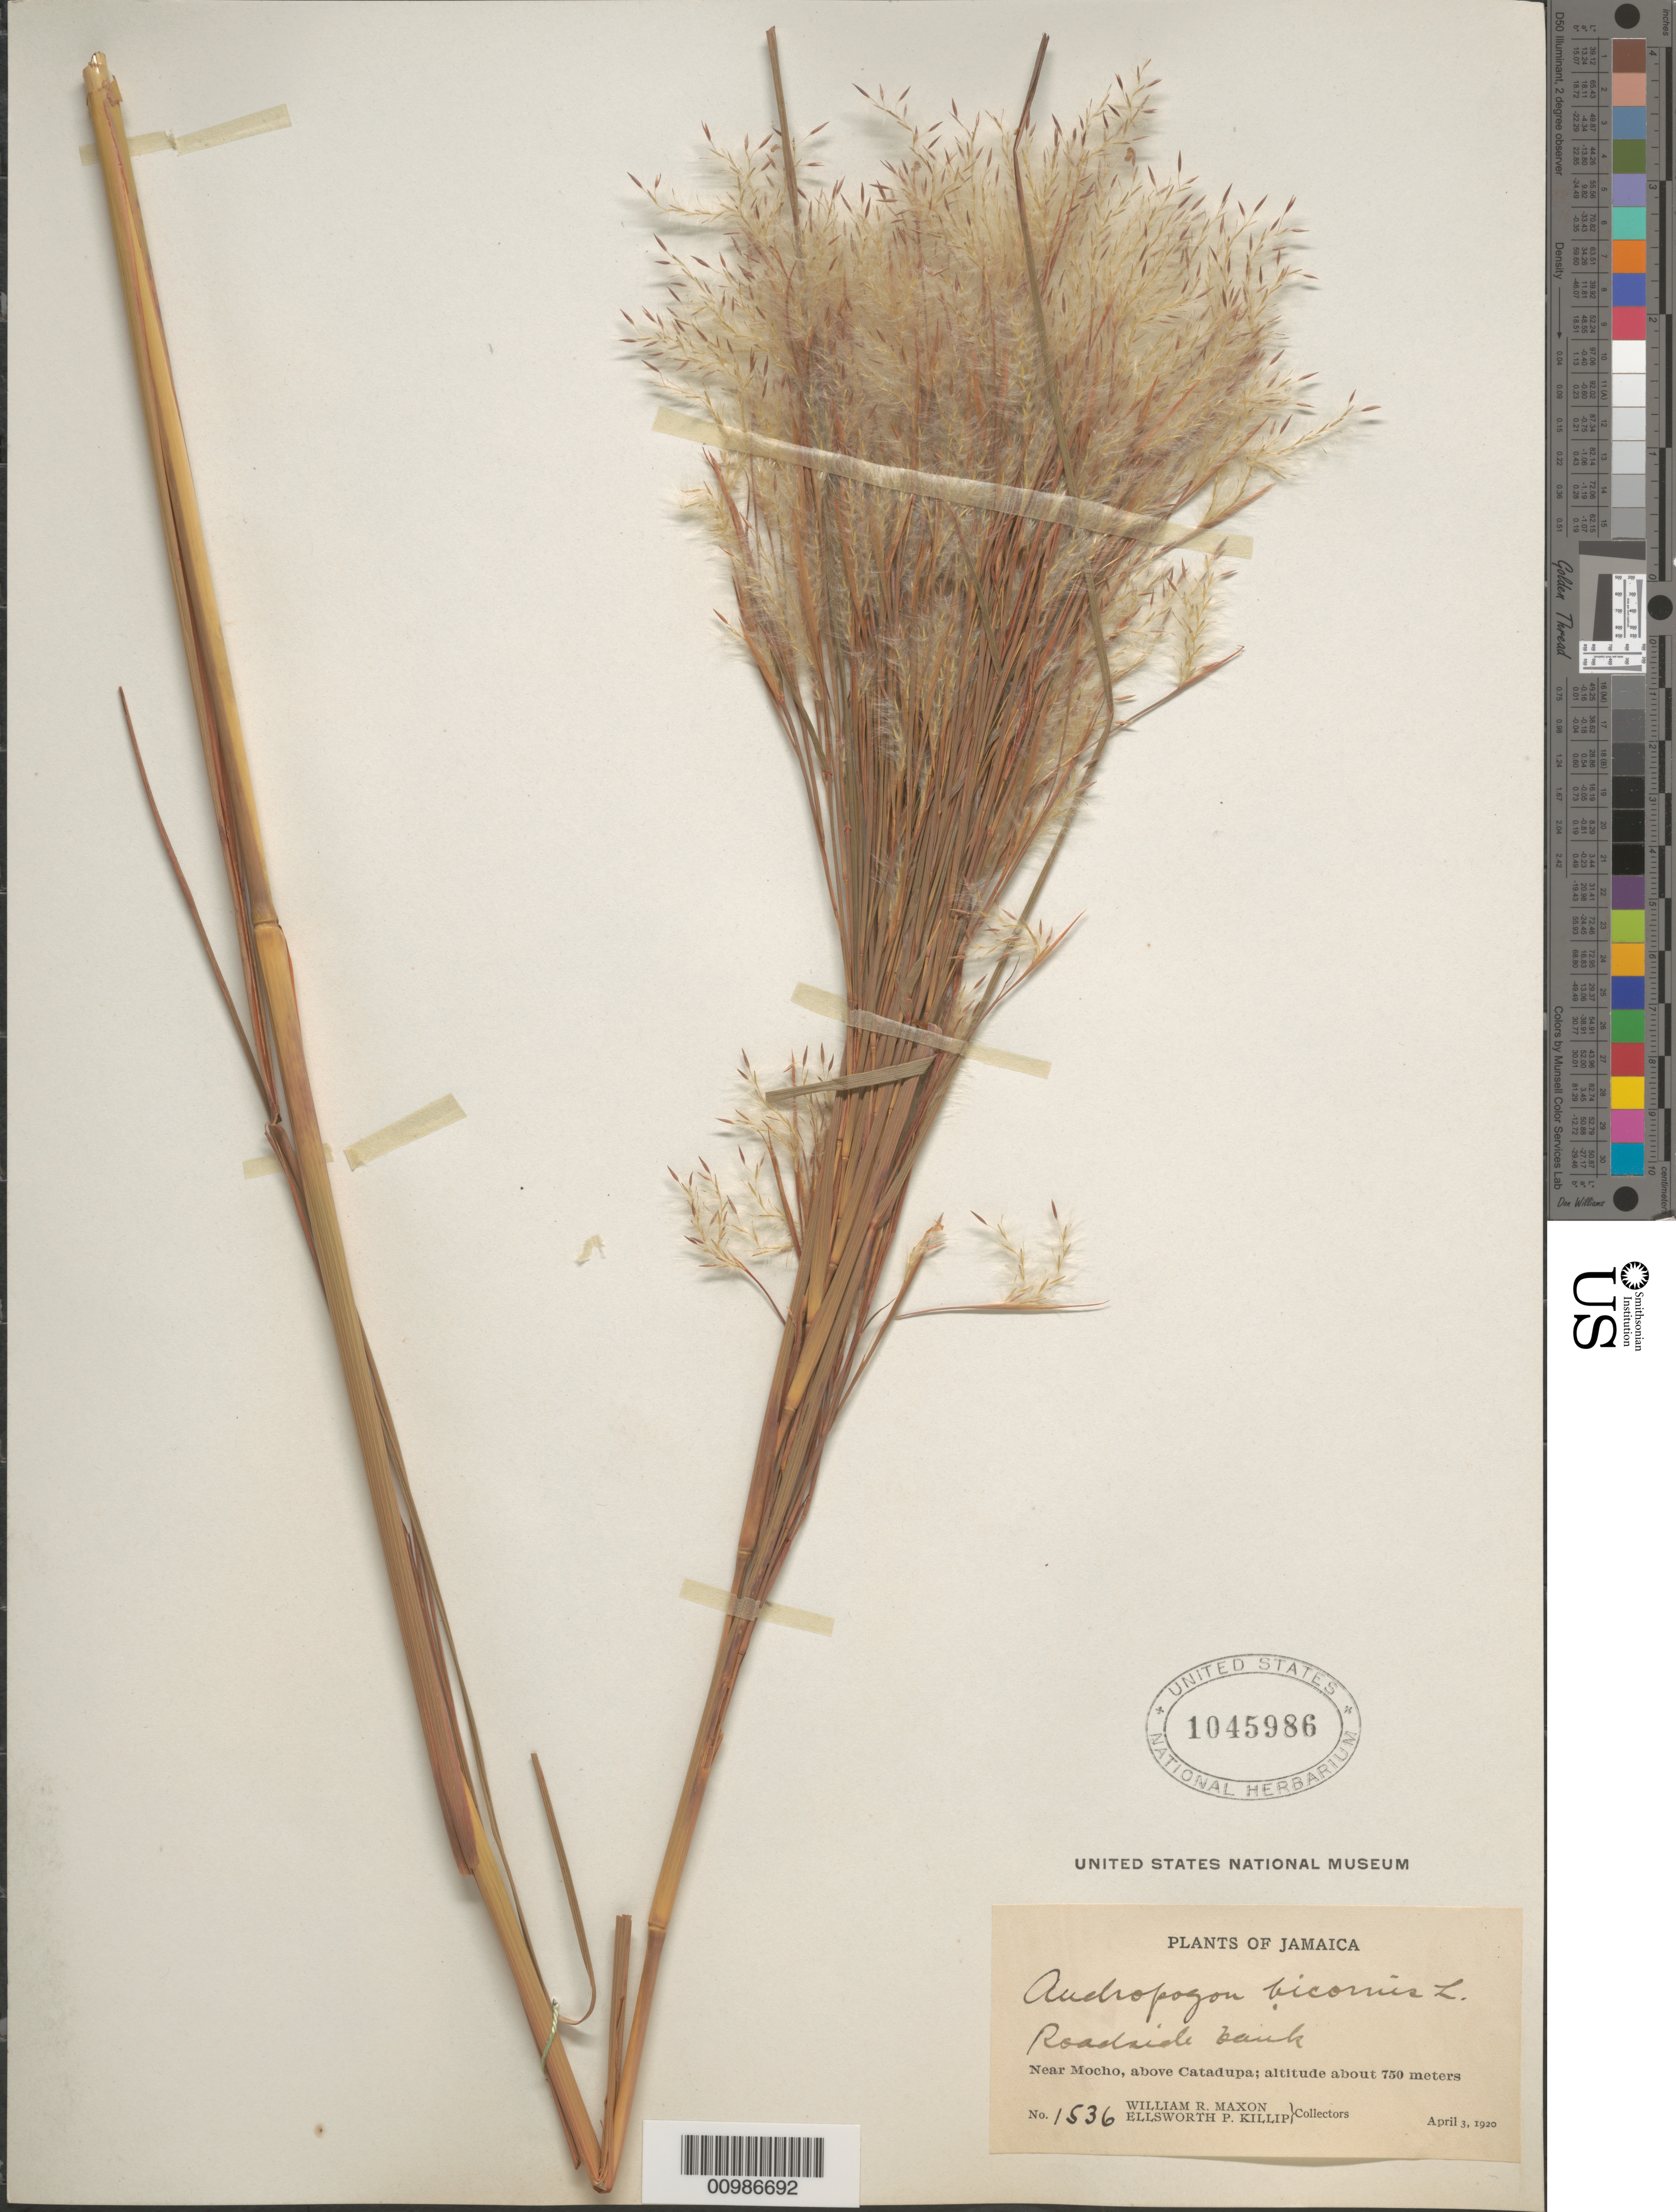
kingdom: Plantae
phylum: Tracheophyta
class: Liliopsida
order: Poales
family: Poaceae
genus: Andropogon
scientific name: Andropogon bicornis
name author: L.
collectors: W. R. Maxon & E. P. Killip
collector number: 1536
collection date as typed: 03 Apr 1920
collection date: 1920-04-03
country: Jamaica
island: Jamaica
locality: Near Mocho, above Catadupa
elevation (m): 750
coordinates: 0 N, 0 E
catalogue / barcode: US 1045986